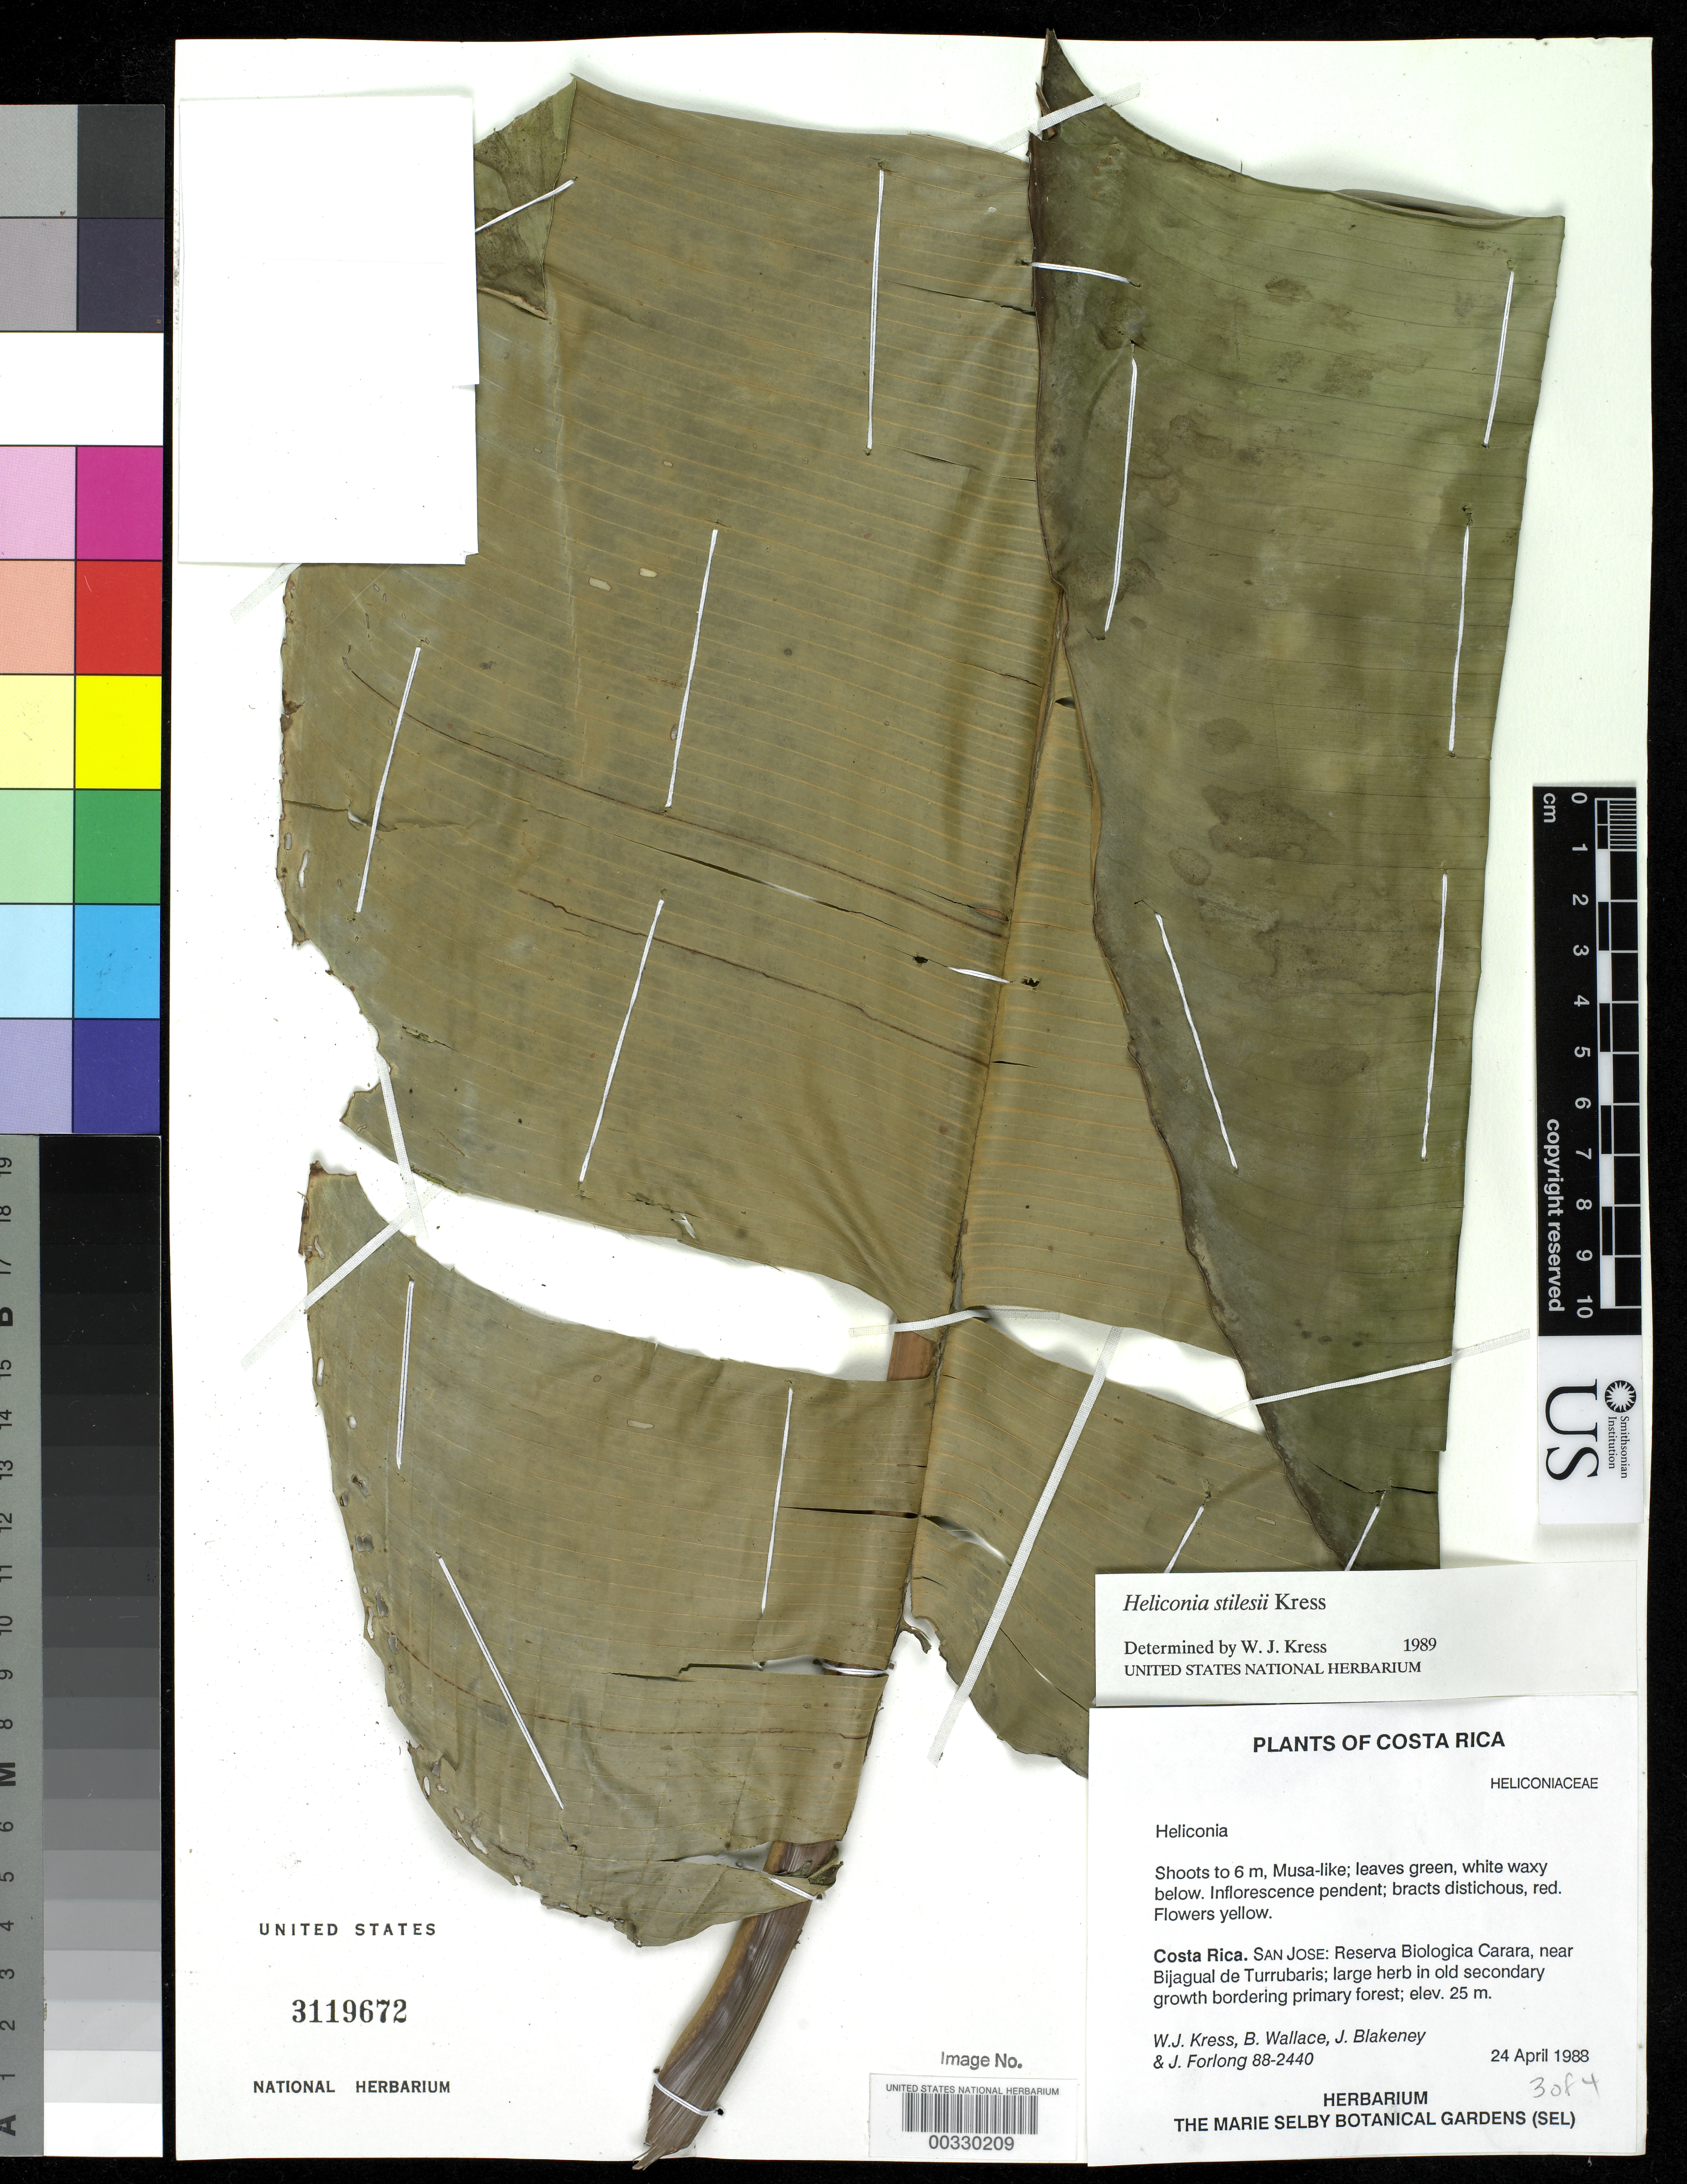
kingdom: Plantae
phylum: Tracheophyta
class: Liliopsida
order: Zingiberales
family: Heliconiaceae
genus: Heliconia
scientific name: Heliconia stilesii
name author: W.J. Kress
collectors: W. J. Kress, B. Wallace, J. Blakeney & J. Forlong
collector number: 88-2440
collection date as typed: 24 Apr 1988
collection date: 1988-04-24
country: Costa Rica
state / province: San José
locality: Reserva biologica carara, near bijagual de turrubaris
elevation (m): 25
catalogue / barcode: US 3119672